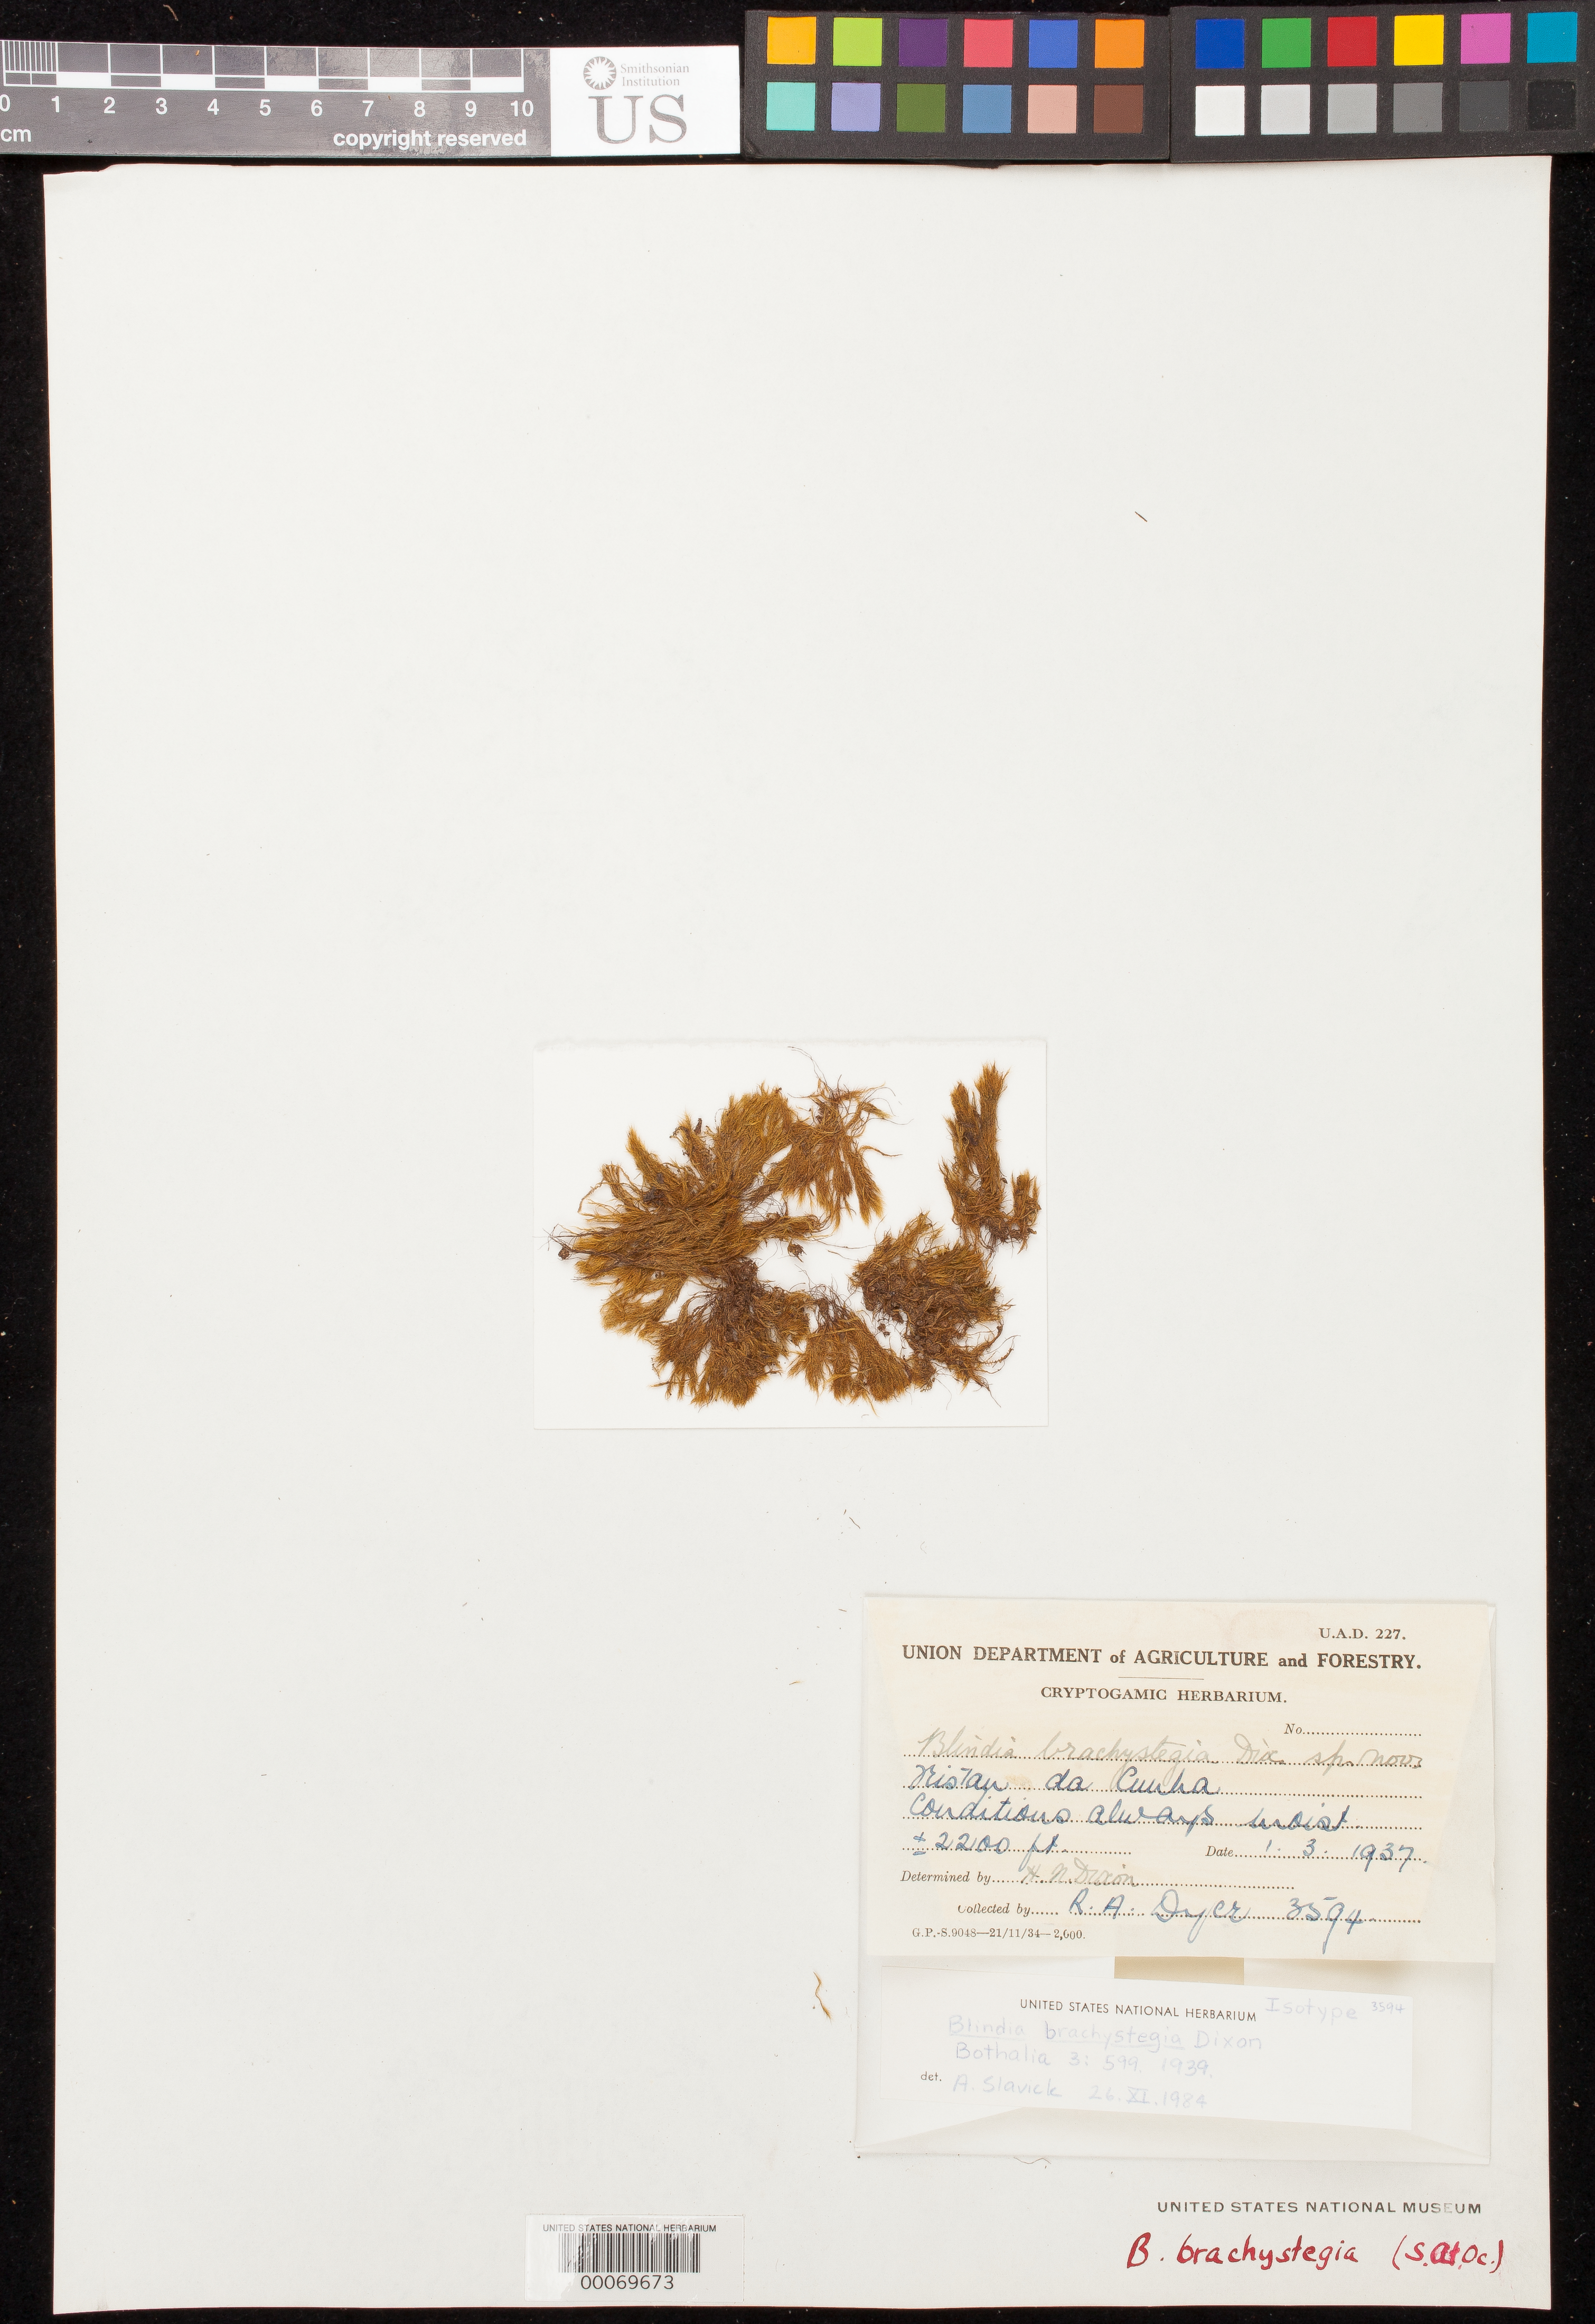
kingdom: Plantae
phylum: Bryophyta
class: Bryopsida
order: Grimmiales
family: Seligeriaceae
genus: Blindia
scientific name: Blindia brachystegia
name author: Dixon in R.A. Dyer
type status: Isotype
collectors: R. A. Dyer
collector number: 3594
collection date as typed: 01 Mar 1937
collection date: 1937-03-01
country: St. Helena Islands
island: Tristan da Cunha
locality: Tristan da Cunha.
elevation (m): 671